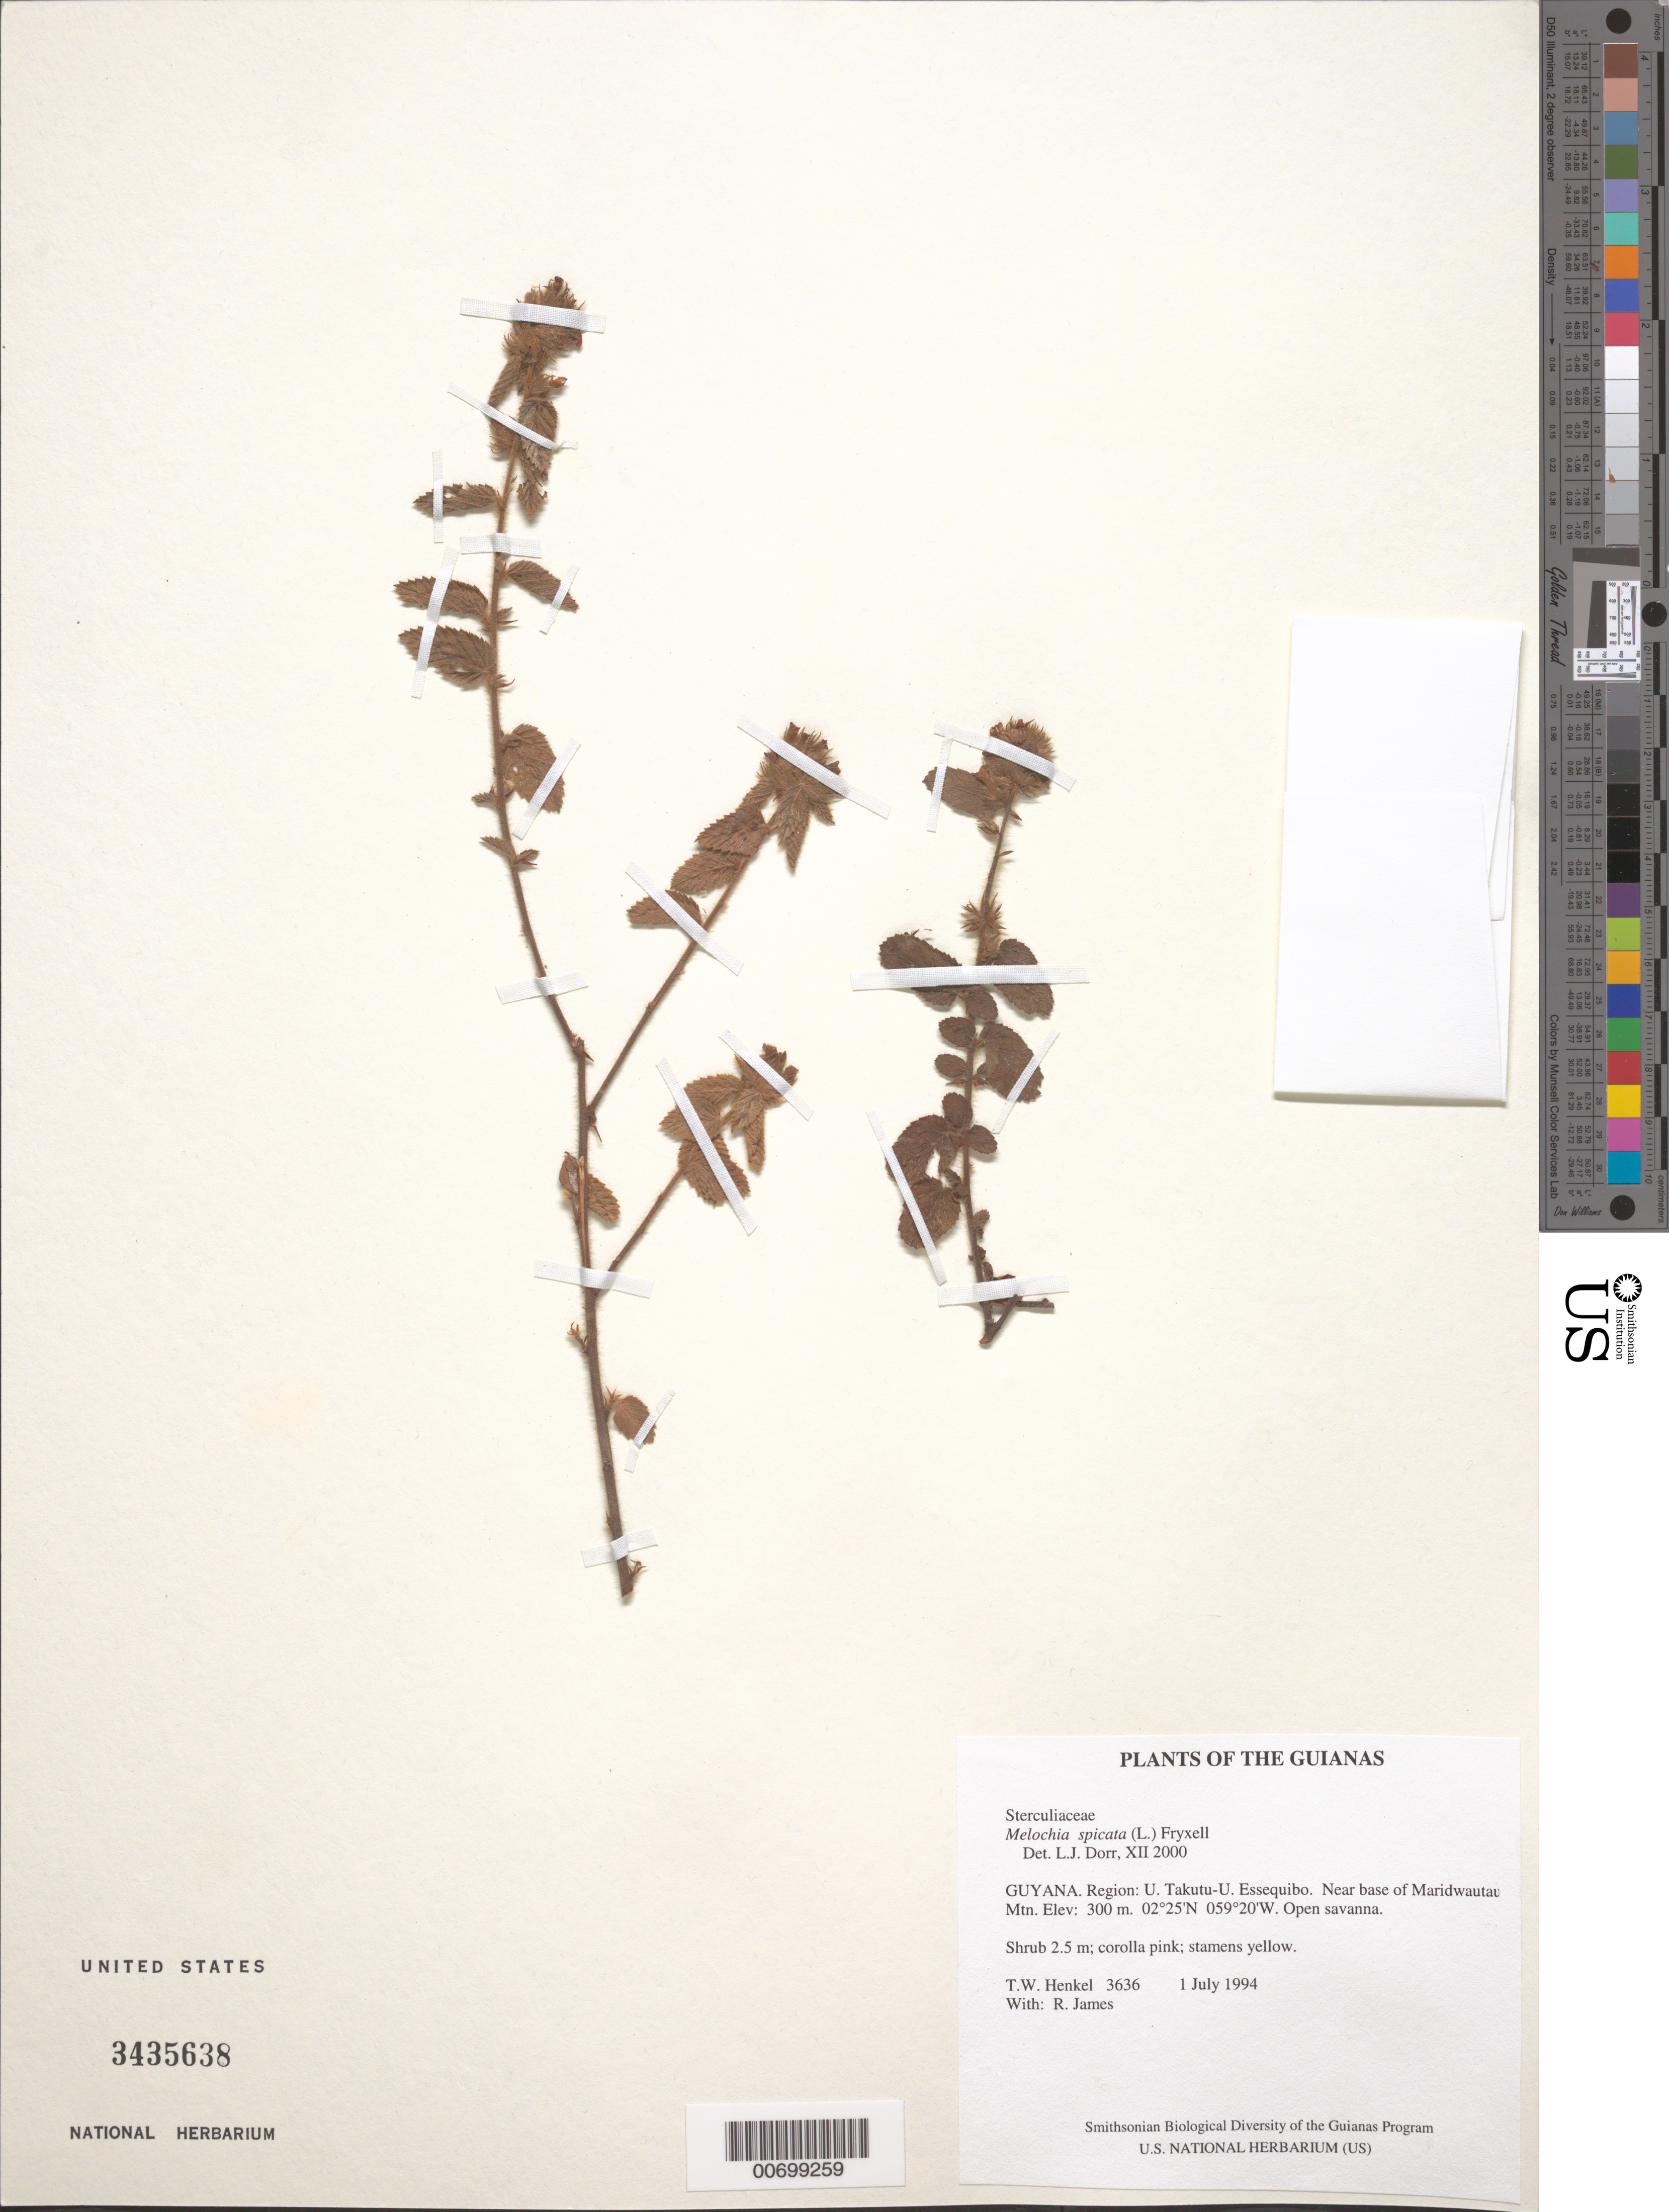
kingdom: Plantae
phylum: Tracheophyta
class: Magnoliopsida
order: Malvales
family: Malvaceae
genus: Melochia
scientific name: Melochia spicata var. spicata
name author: (L.) Fryxell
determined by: Dorr, L. J., (BOT), Smithsonian Institution - National Museum of Natural History (UNITED STATES)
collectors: T. Henkel & R. James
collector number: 3636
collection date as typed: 1 January 1994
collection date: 1994-01-01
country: Guyana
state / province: U. Takutu-U. Essequibo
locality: Near base of Maridwautau Mtn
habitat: Open savanna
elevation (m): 300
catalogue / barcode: US 3435638